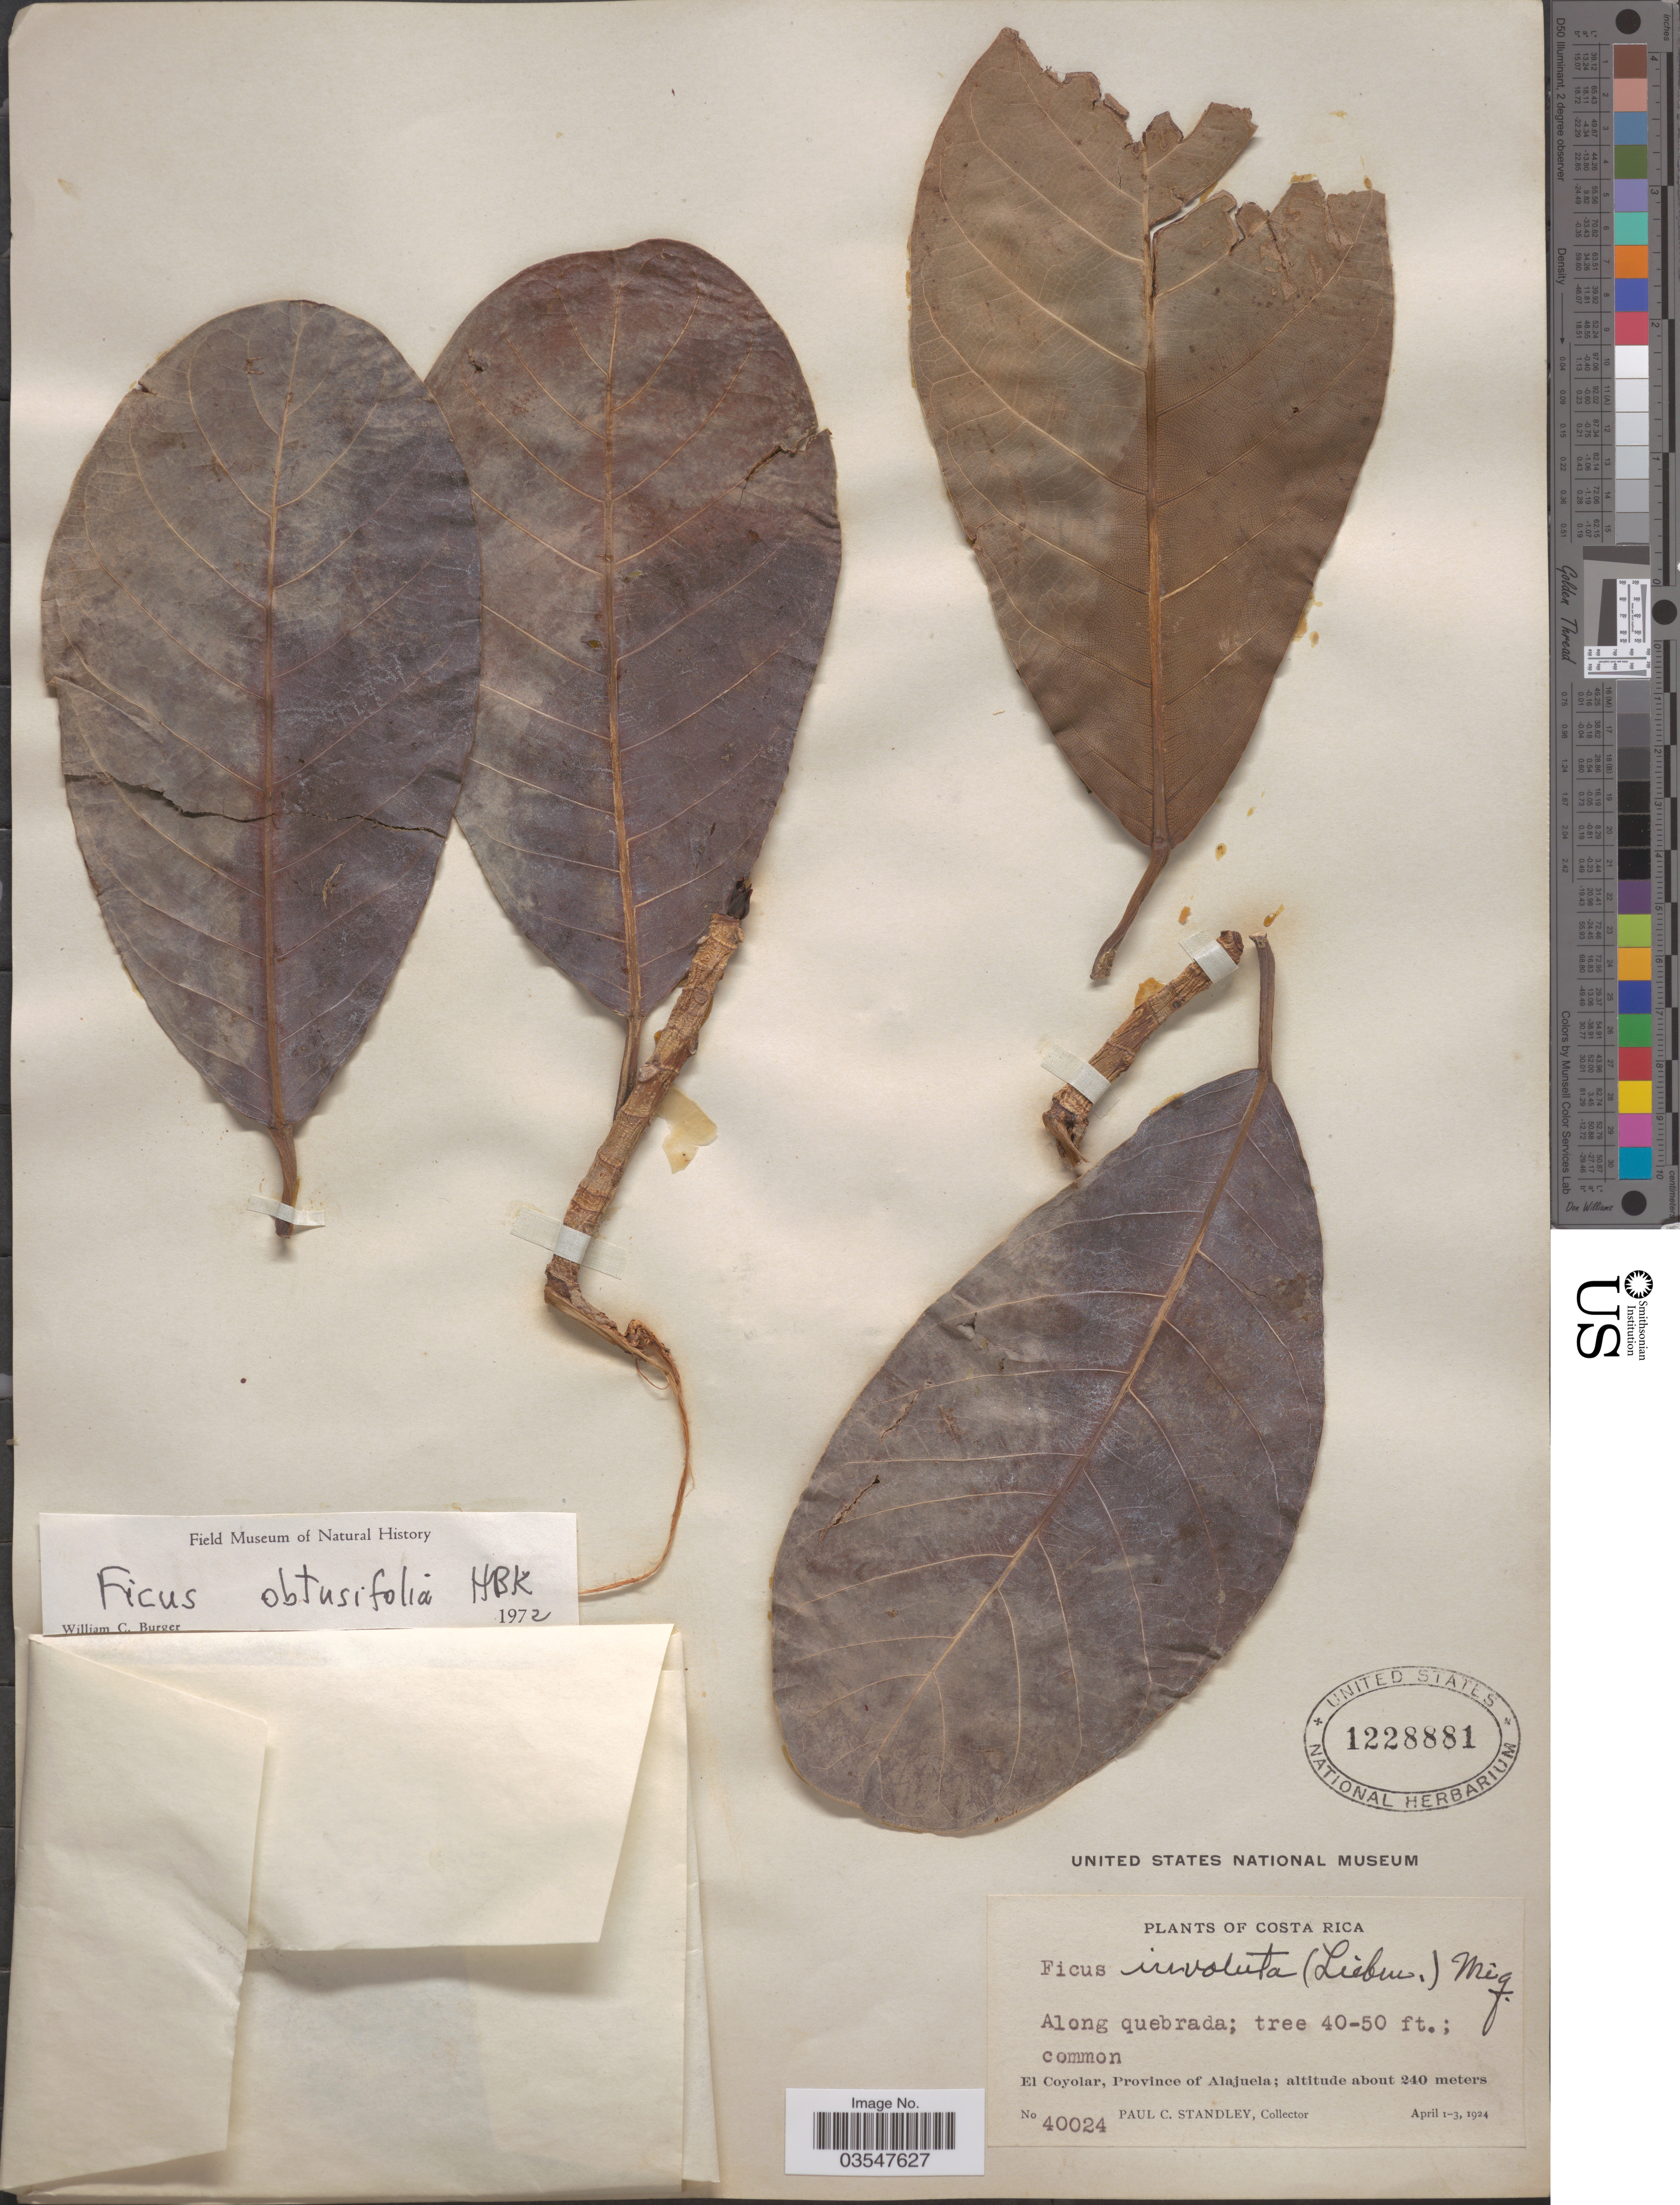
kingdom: Plantae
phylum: Tracheophyta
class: Magnoliopsida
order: Rosales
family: Moraceae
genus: Ficus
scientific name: Ficus obtusifolia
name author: Kunth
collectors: P. C. Standley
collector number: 40024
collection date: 1924-04-01/1924-04-03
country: Costa Rica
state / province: Alajuela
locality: Along quebrada; El Coyolar.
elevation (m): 240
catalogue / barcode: US 1228881